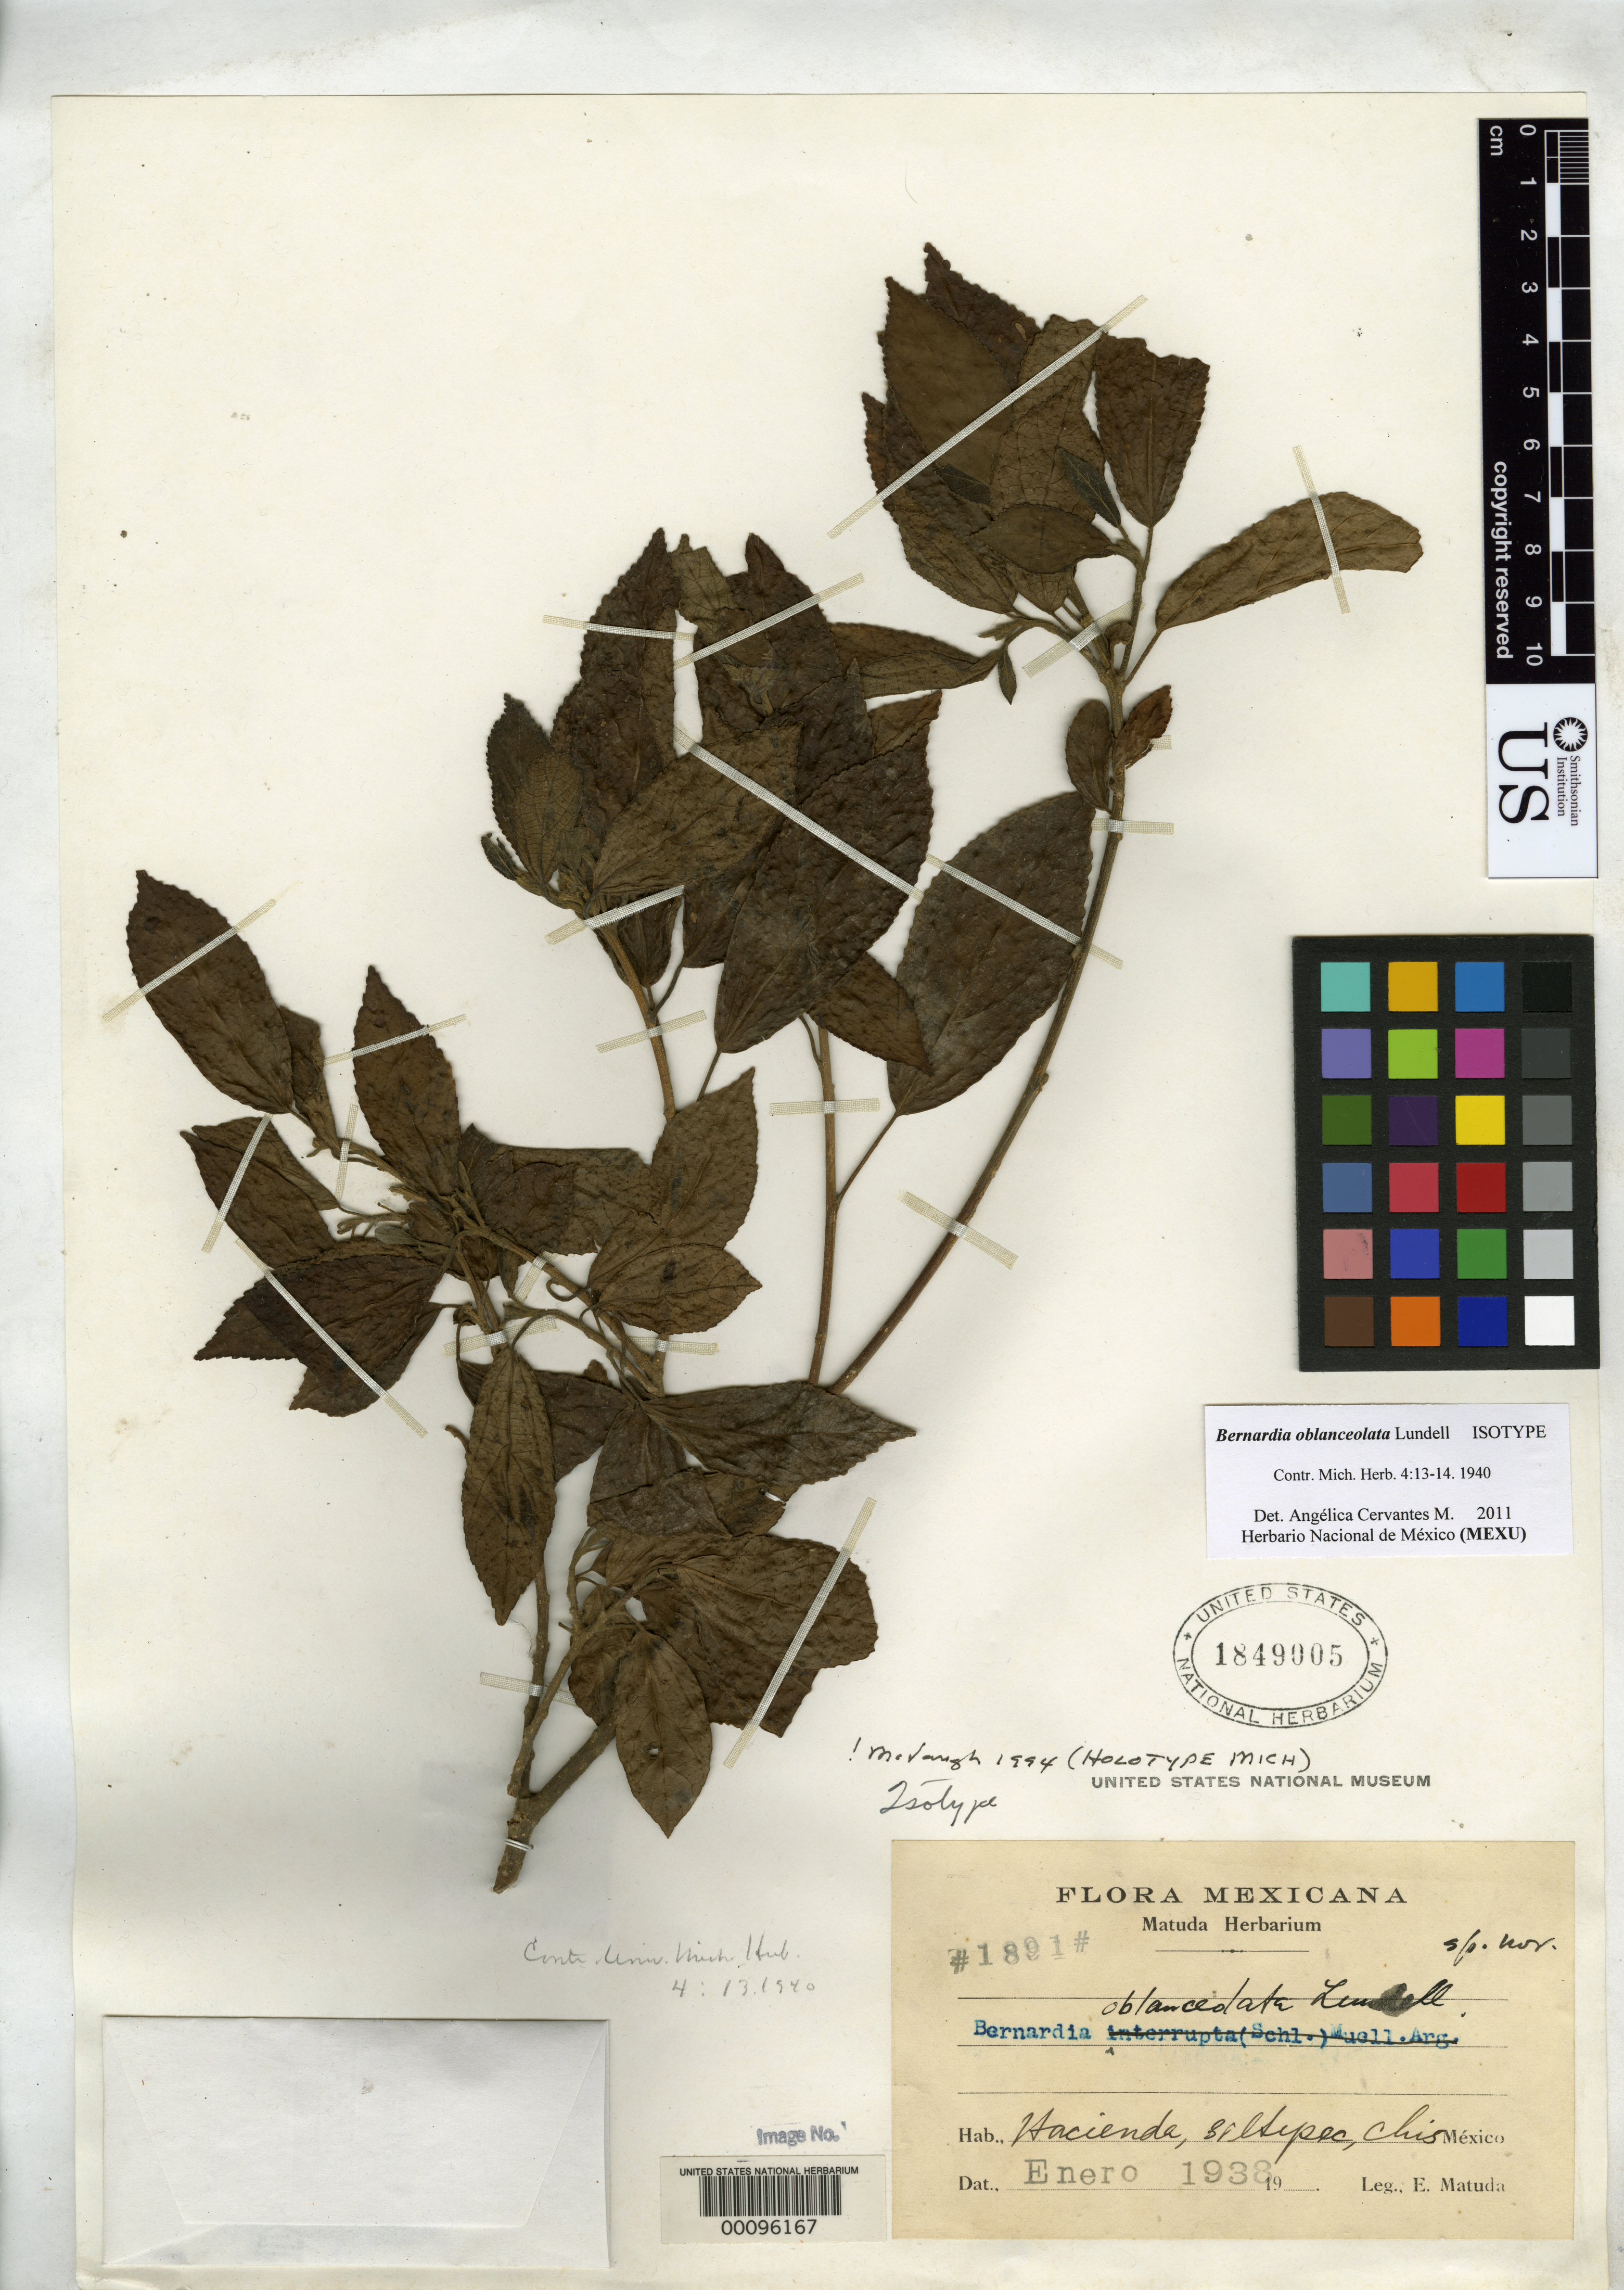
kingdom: Plantae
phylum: Tracheophyta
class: Magnoliopsida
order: Malpighiales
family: Euphorbiaceae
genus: Bernardia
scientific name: Bernardia oblanceolata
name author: Lundell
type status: Isotype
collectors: E. Matuda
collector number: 1891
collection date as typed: Jan 1938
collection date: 1938-01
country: Mexico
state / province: Chiapas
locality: Siltepec, Hacienda.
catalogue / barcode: US 1849005